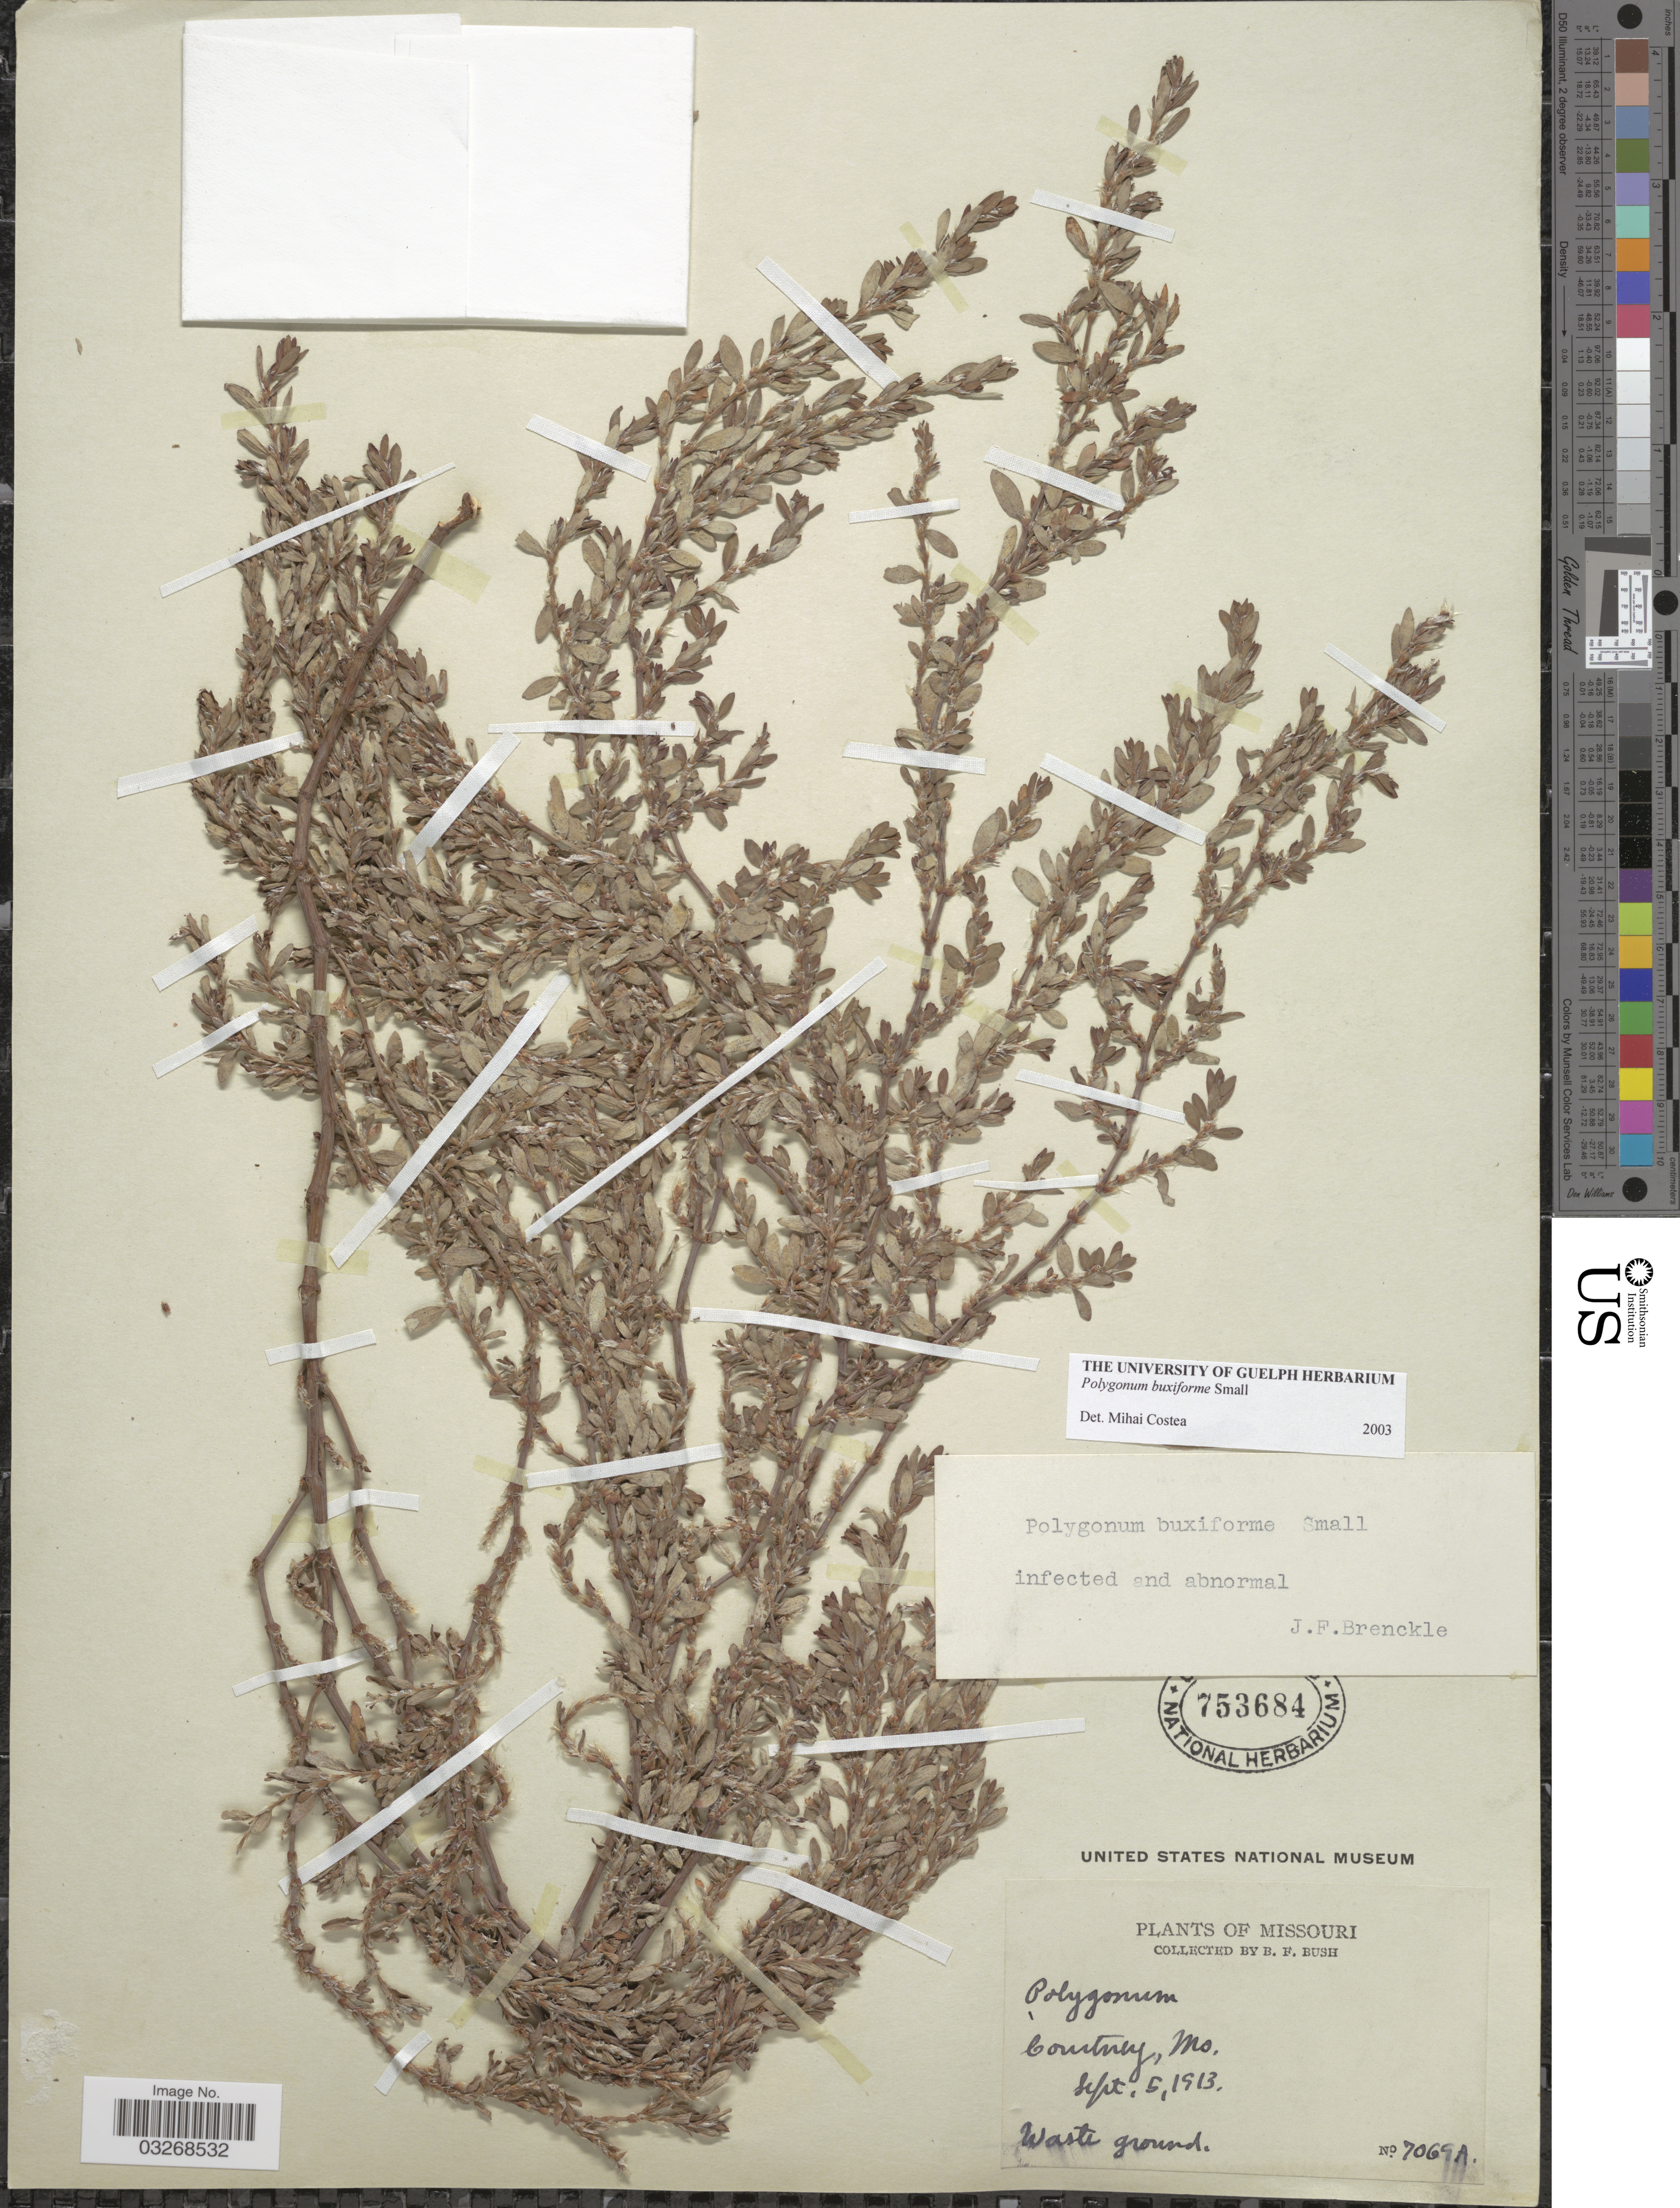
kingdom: Plantae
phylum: Tracheophyta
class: Magnoliopsida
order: Caryophyllales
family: Polygonaceae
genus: Polygonum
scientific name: Polygonum buxiforme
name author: Small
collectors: B. F. Bush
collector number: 7069A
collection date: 1913-09-05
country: United States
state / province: Missouri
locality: Courtney.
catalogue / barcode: US 753684